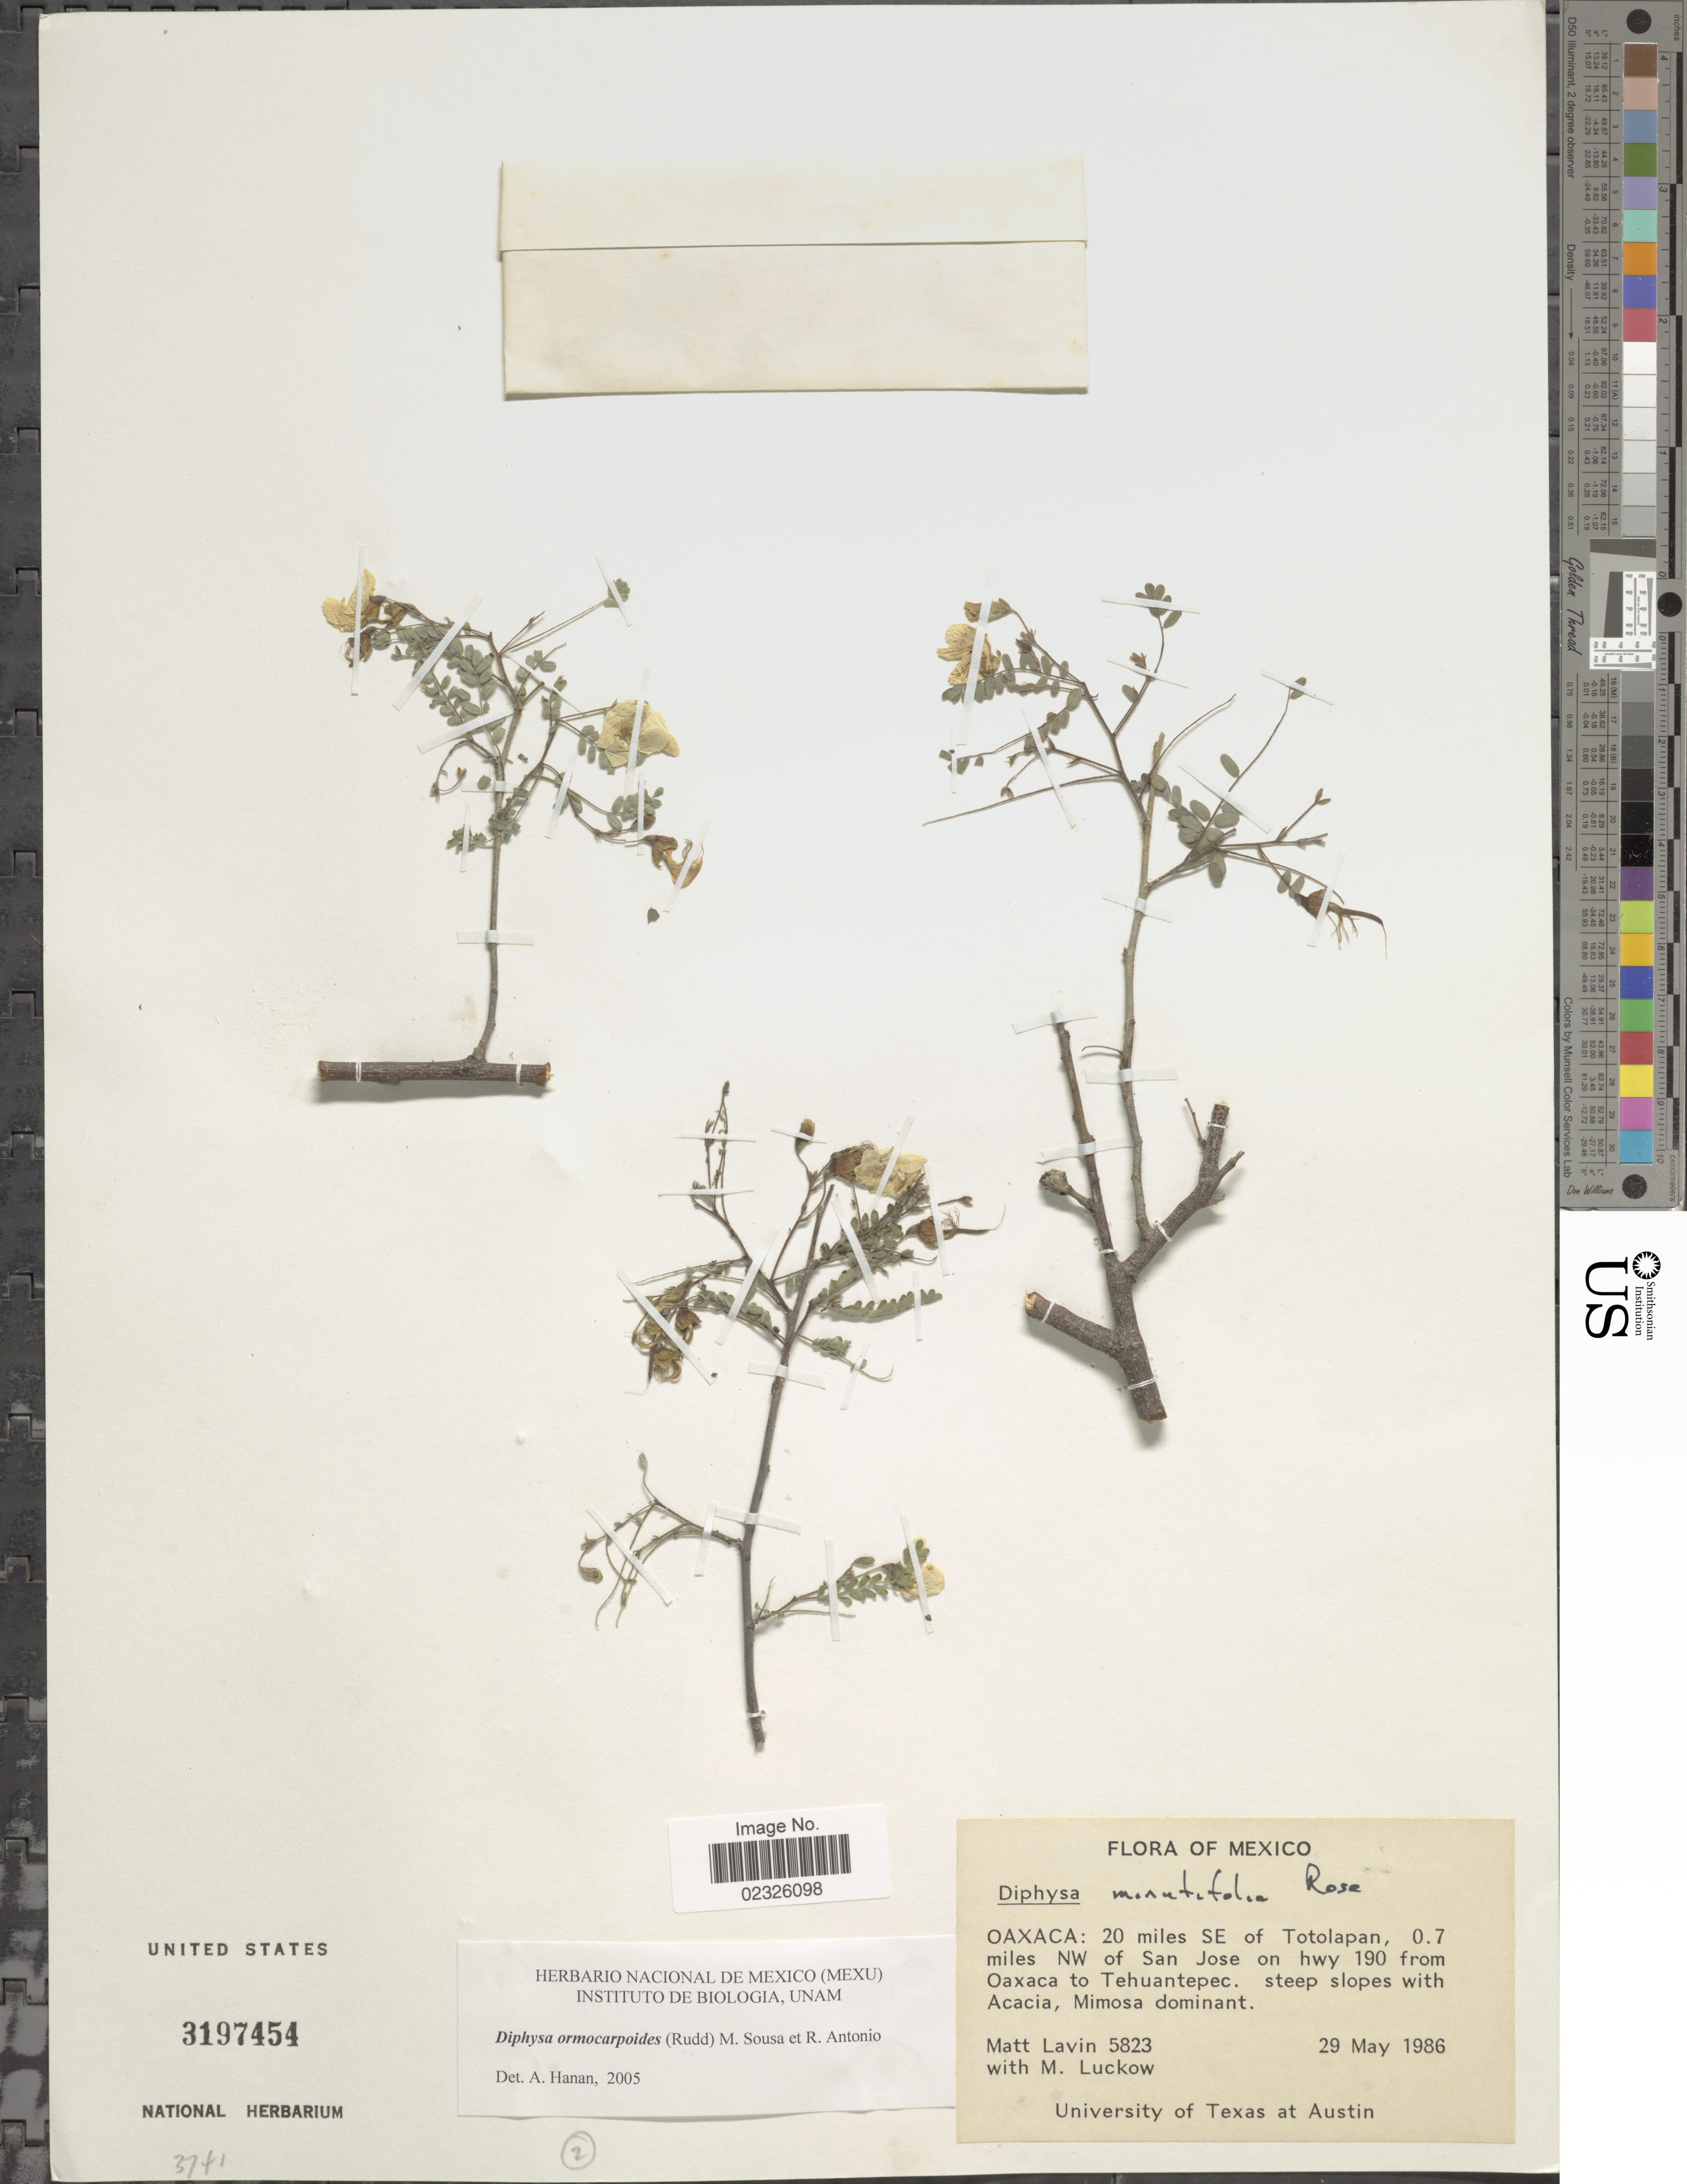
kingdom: Plantae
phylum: Tracheophyta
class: Magnoliopsida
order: Fabales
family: Fabaceae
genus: Diphysa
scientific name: Diphysa ormocarpoides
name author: (Rudd) M. Sousa & R. Antonio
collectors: M. Lavin & M. A. Luckow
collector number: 5823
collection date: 1986-05-29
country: Mexico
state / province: Oaxaca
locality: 20 miles SE of Totolapan, 0.7 miles NW of San Jose on hwy 190 from Oaxaca to Tehuantepec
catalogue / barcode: US 3197454